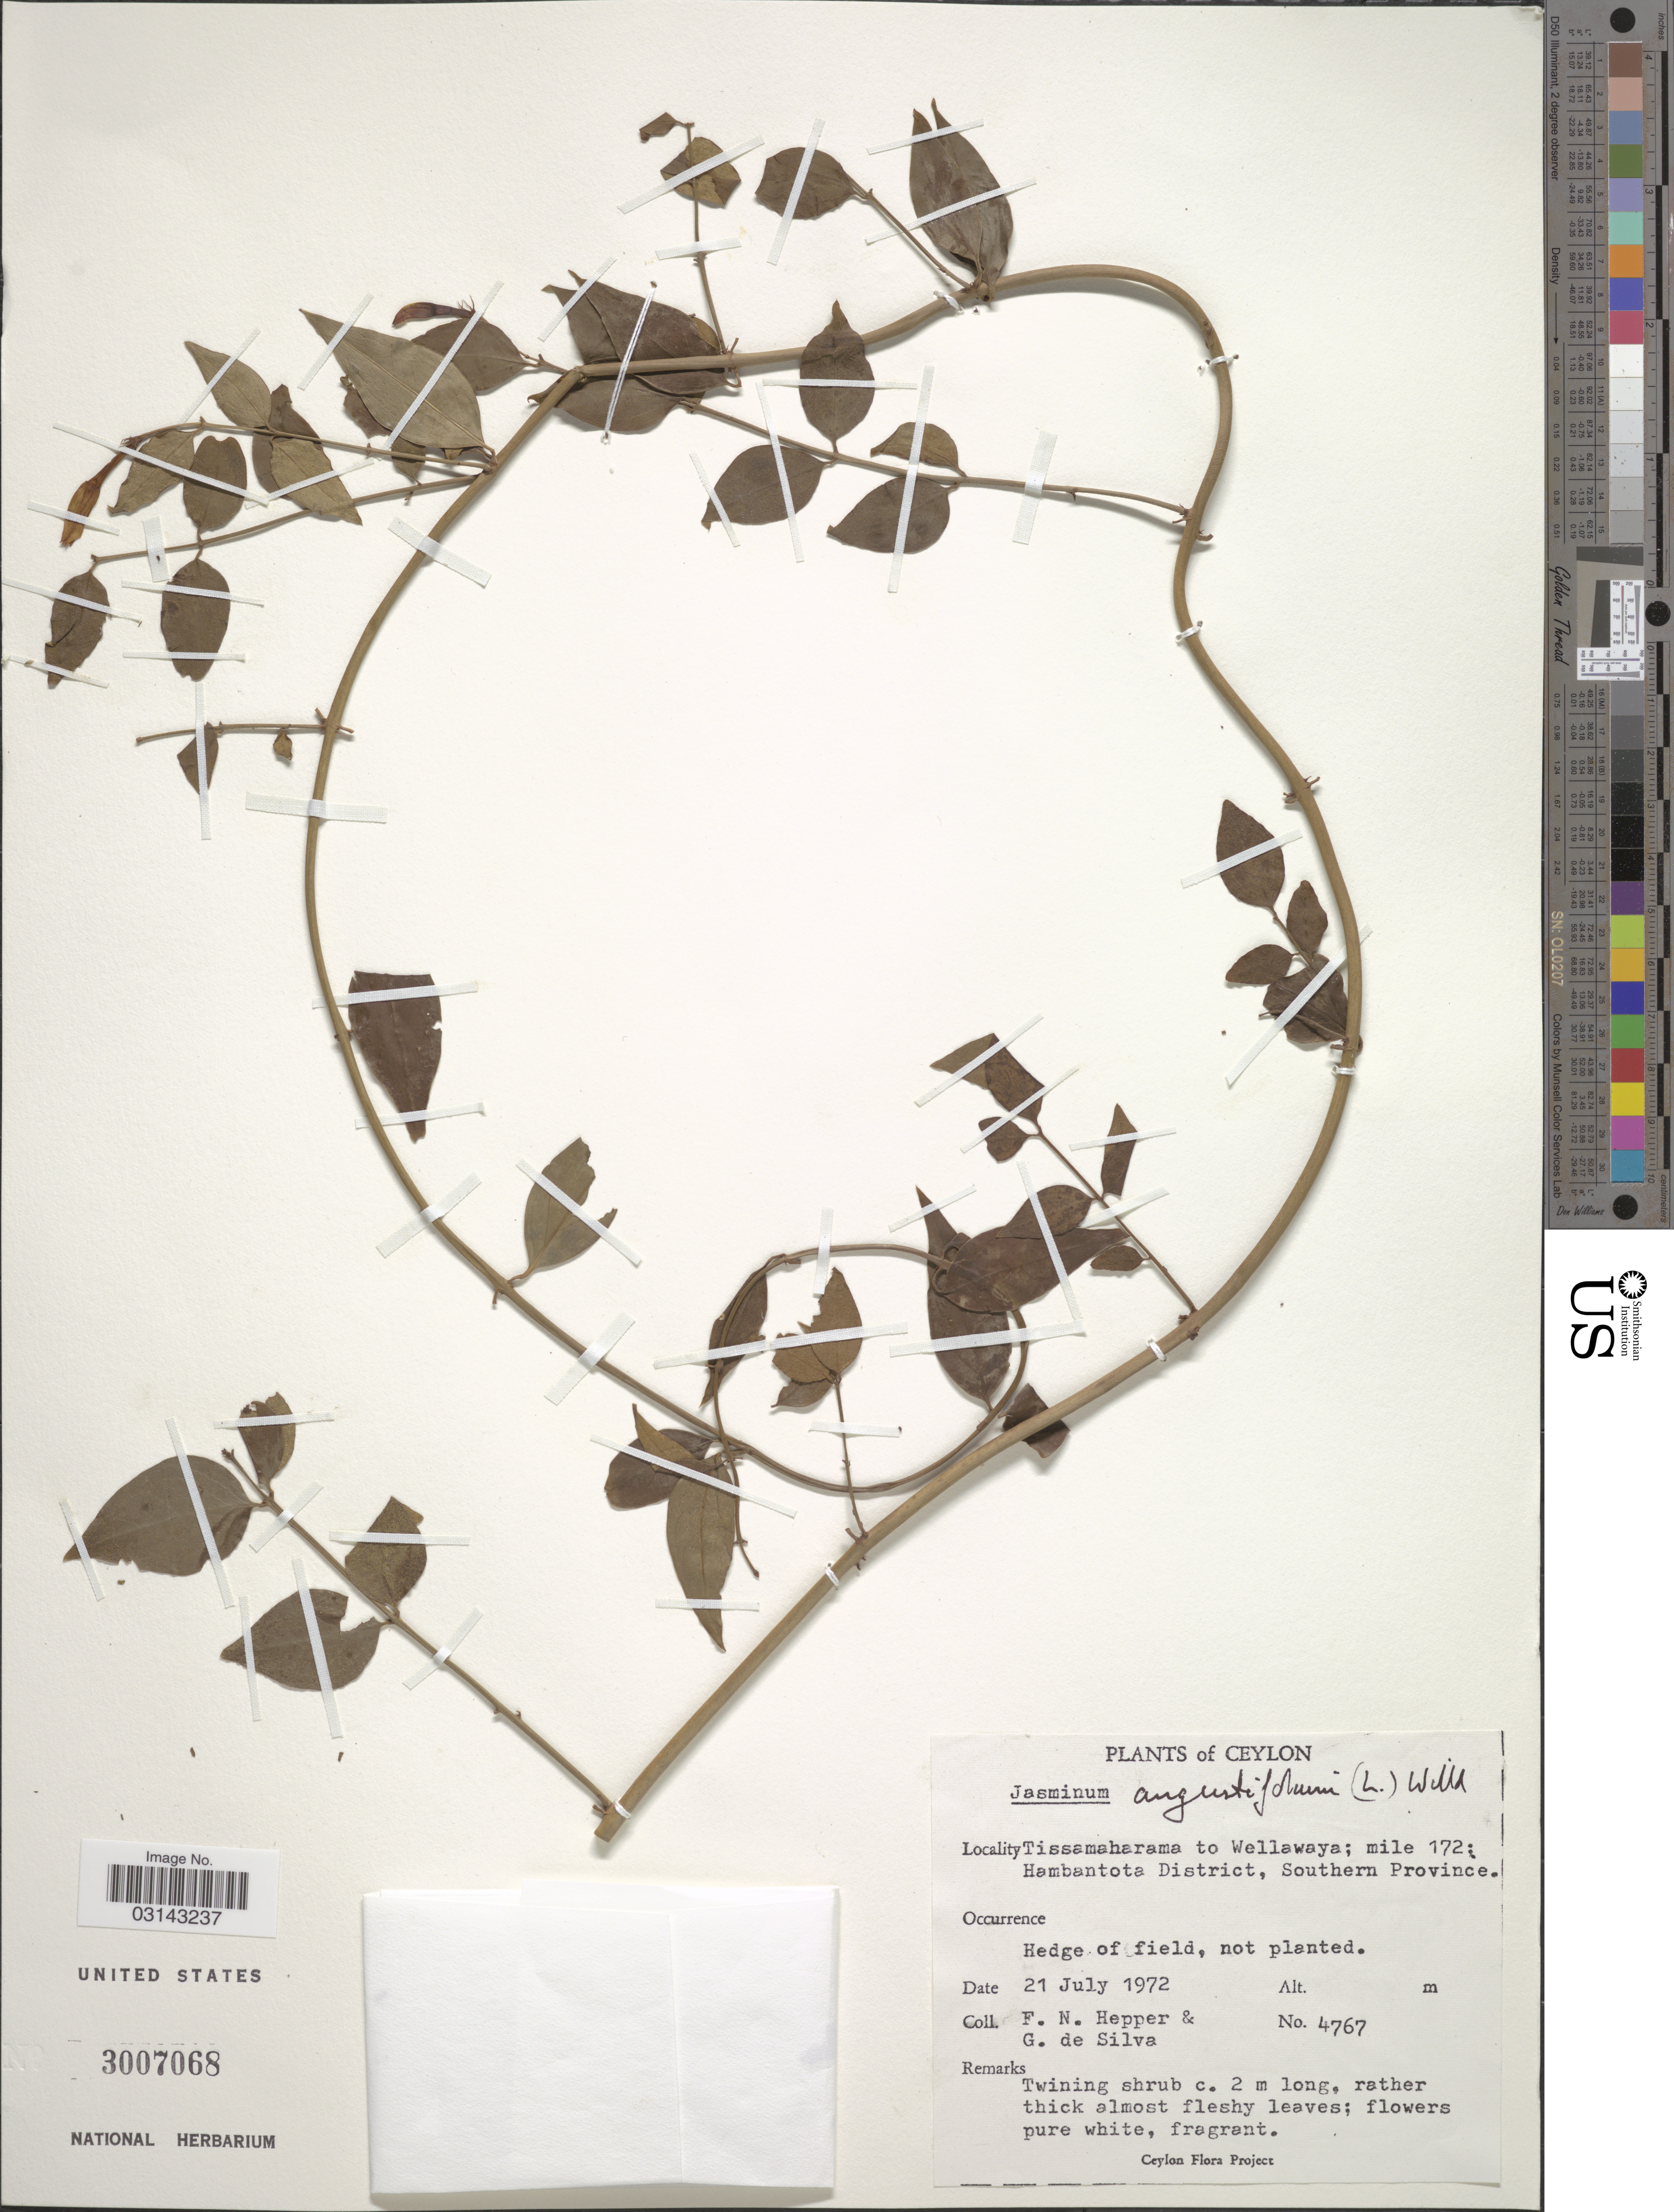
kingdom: Plantae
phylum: Tracheophyta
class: Magnoliopsida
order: Lamiales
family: Oleaceae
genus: Jasminum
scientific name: Jasminum angustifolium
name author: (L.) Willd.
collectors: F. Hepper & G. De Silva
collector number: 4767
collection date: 1972-07-21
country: Sri Lanka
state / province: Southern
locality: Ceylon. Tissamaharama to Wellawaya; mile 172; Hambantota District.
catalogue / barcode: US 3007068